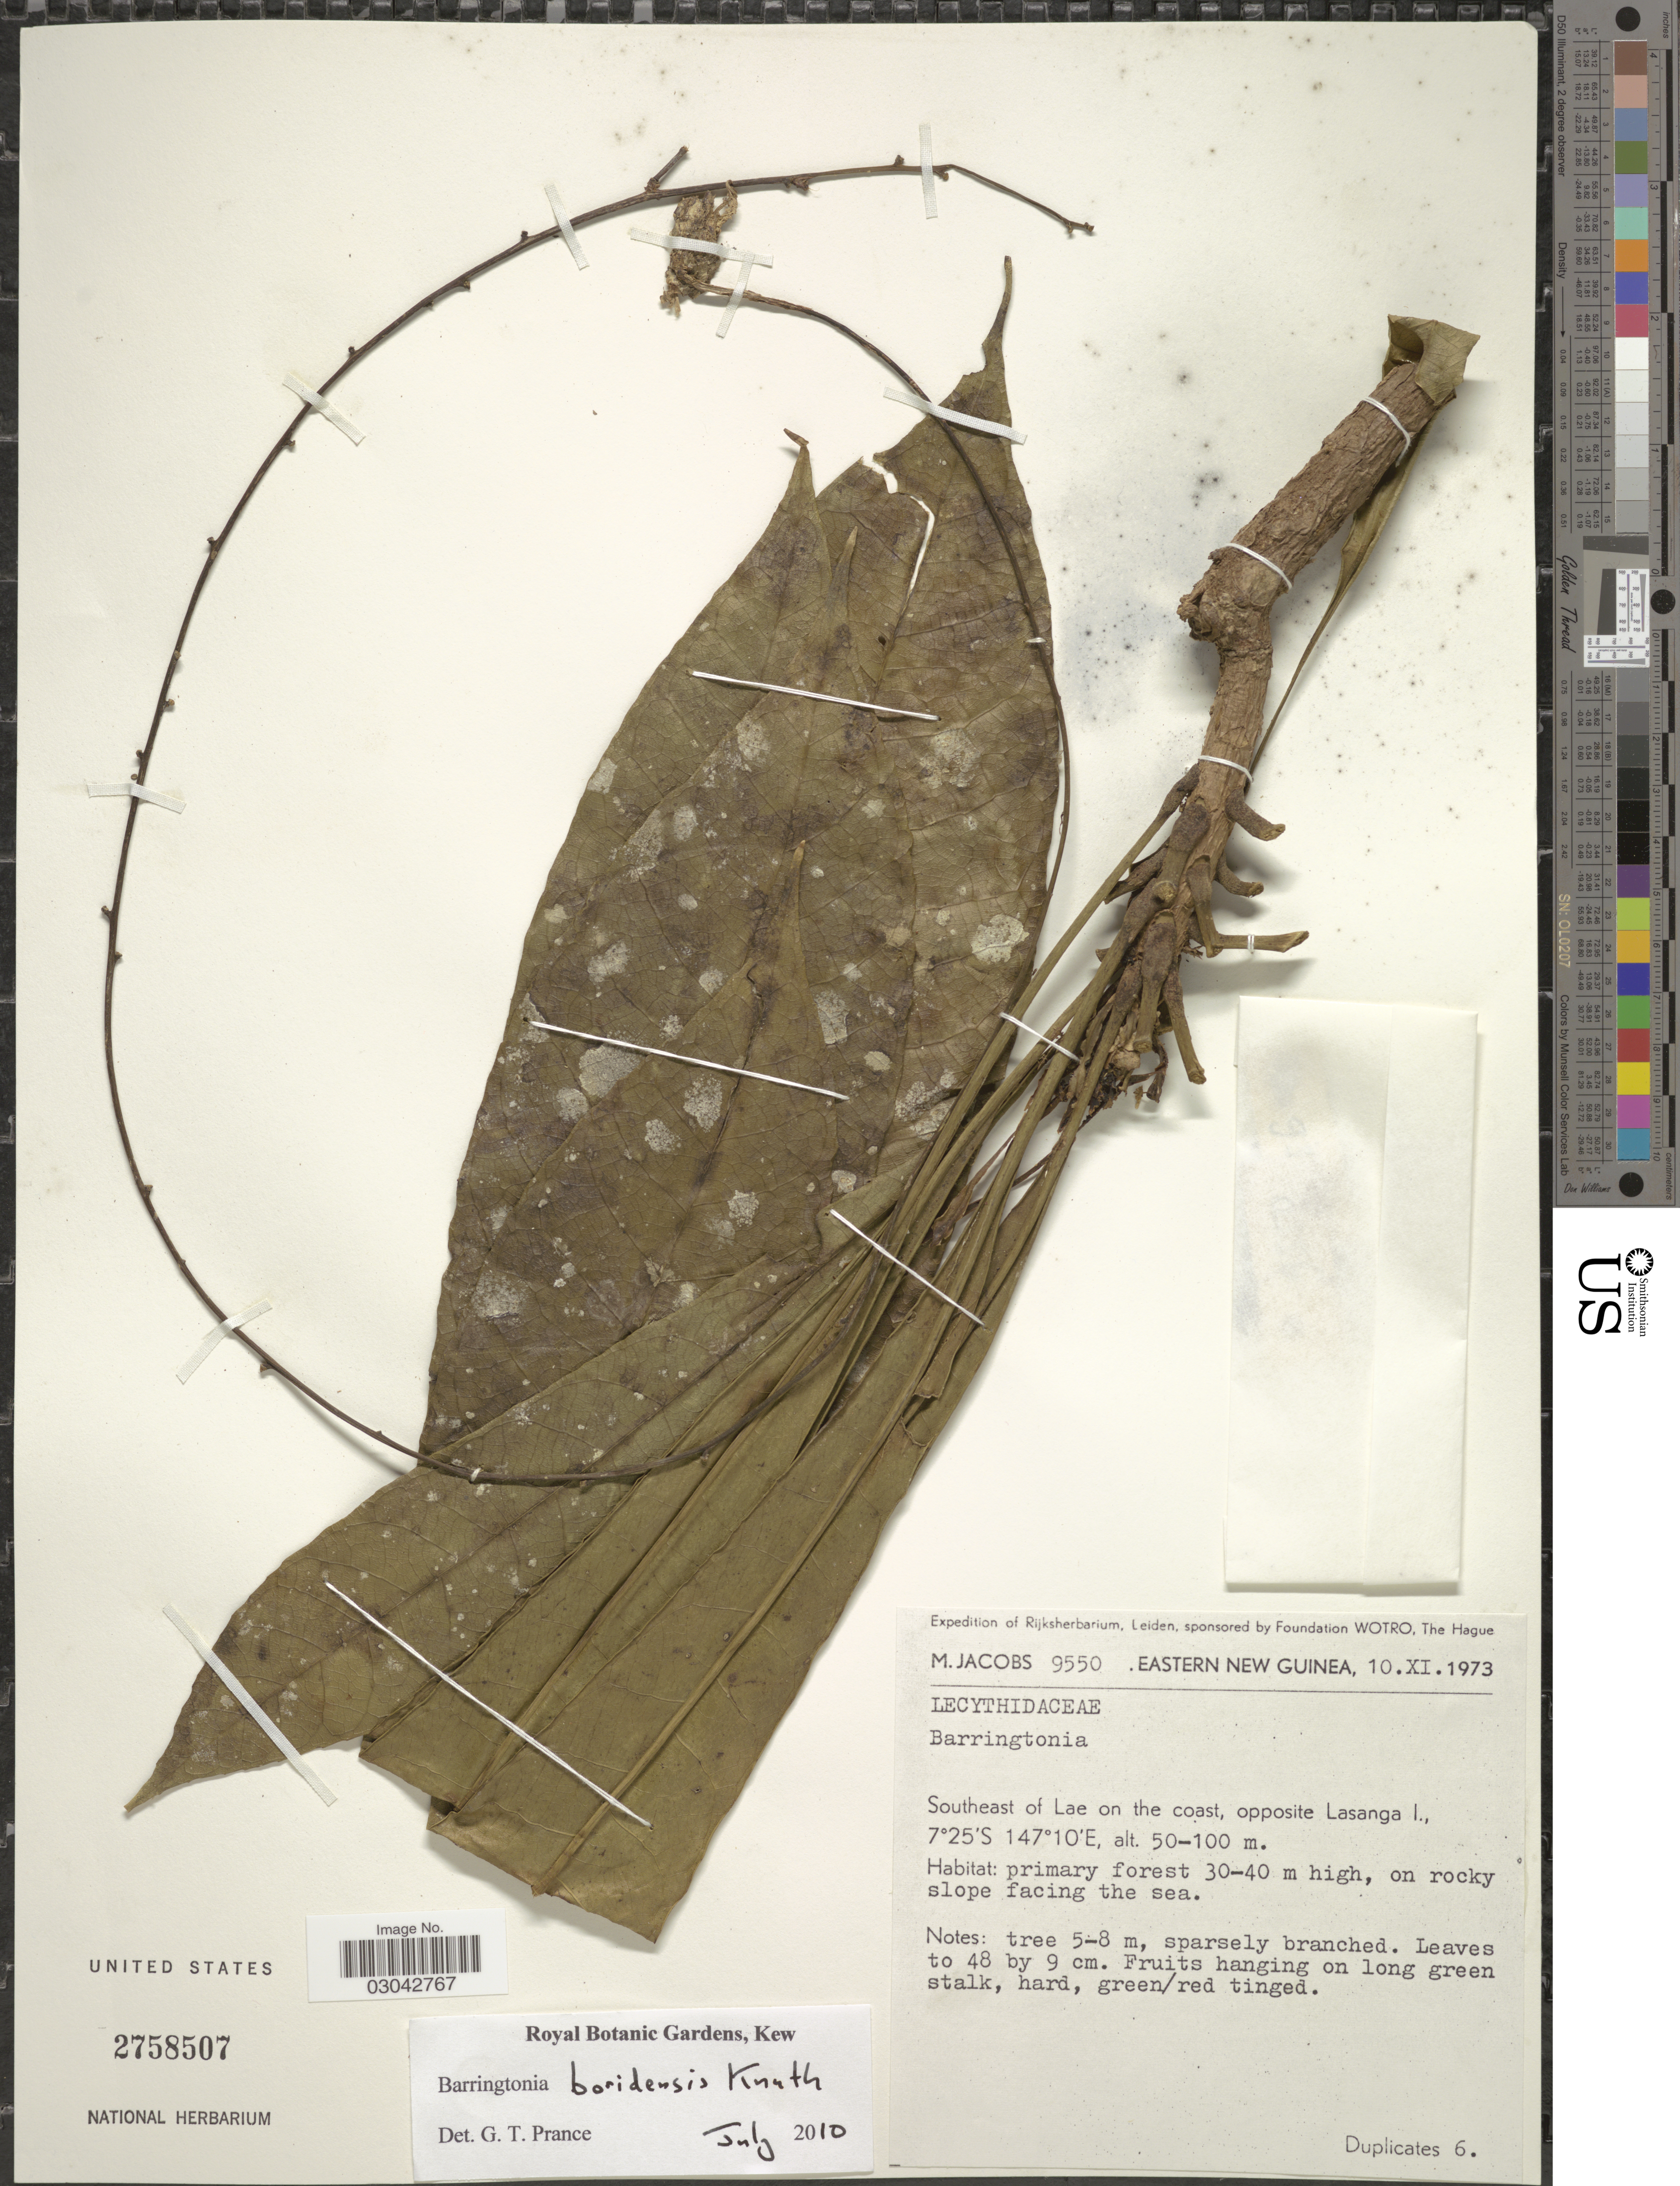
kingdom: Plantae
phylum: Tracheophyta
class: Magnoliopsida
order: Ericales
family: Lecythidaceae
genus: Barringtonia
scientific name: Barringtonia boridiensis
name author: R. Knuth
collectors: M. Jacobs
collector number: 9550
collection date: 1973-11-10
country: Papua New Guinea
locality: Eastern New Guinea. Southeast of Lae on the coast, opposite Lasanga I.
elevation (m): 50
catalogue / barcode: US 2758507